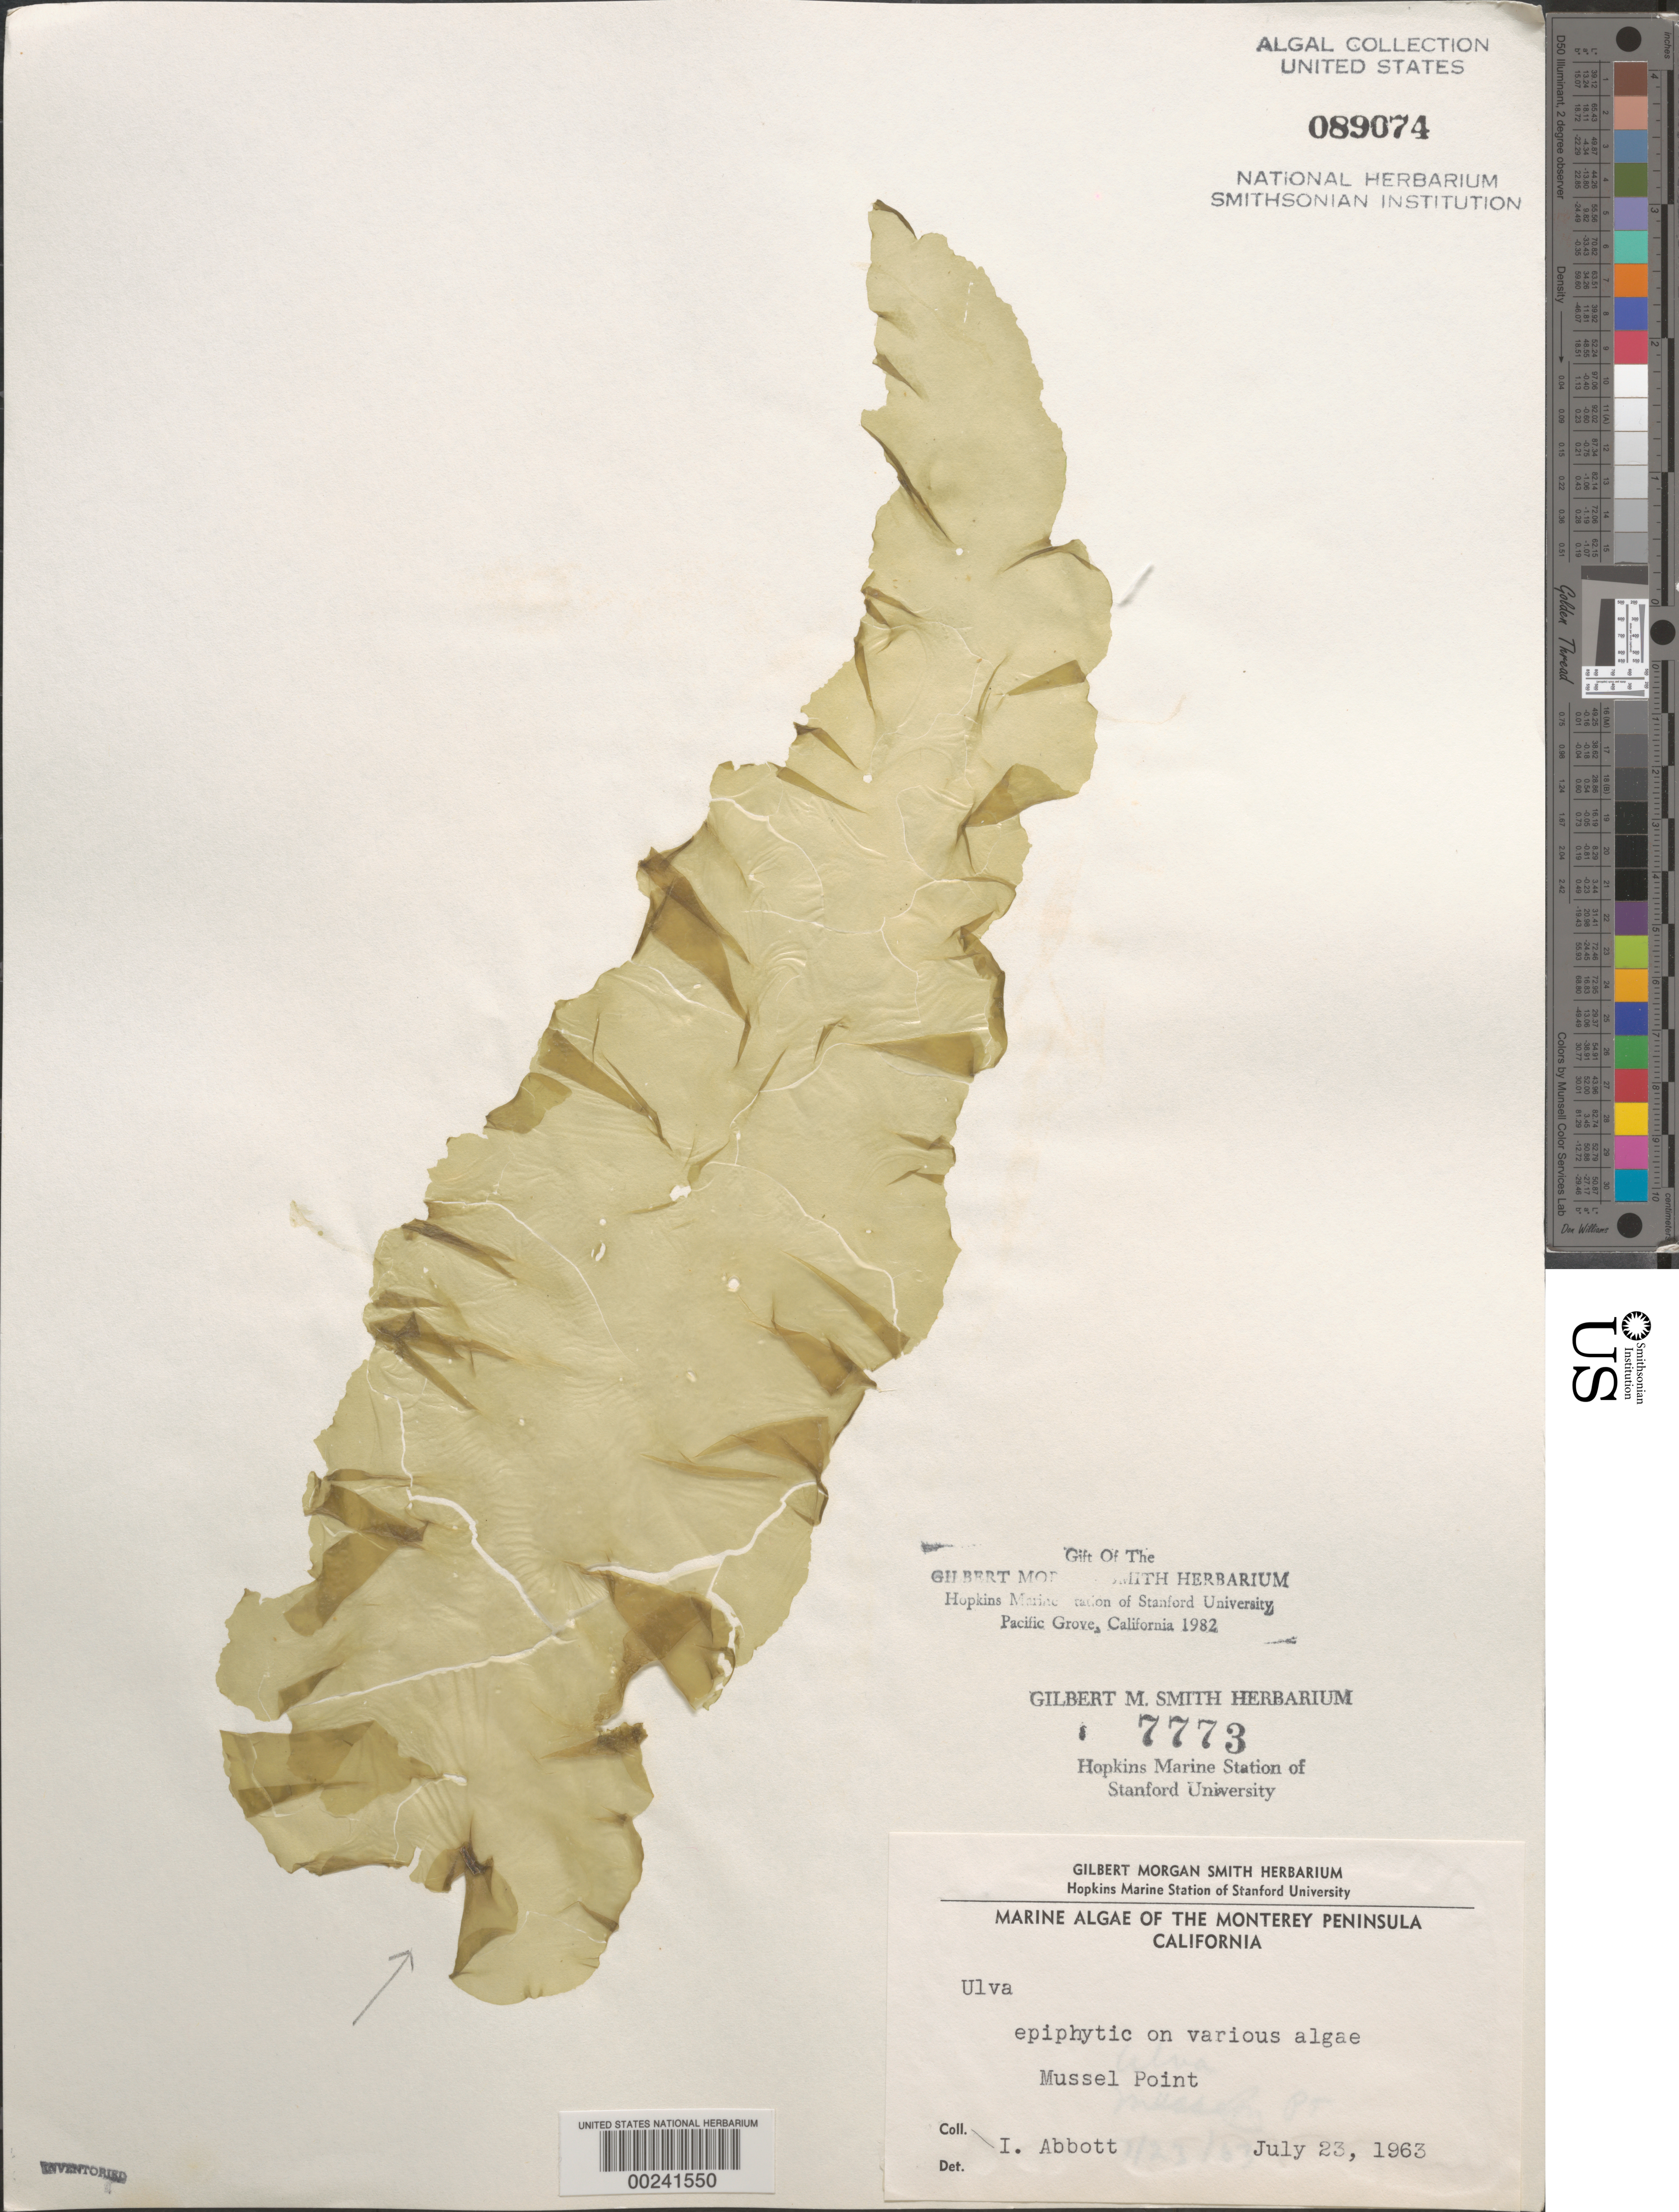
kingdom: Plantae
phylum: Chlorophyta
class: Ulvophyceae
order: Ulvales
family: Ulvaceae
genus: Ulva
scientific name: Ulva sp.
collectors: I. A. Abbott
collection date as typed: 23 Jul 1963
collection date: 1963-07-23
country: United States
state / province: California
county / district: Monterey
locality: Mussel Point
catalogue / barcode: US 89074